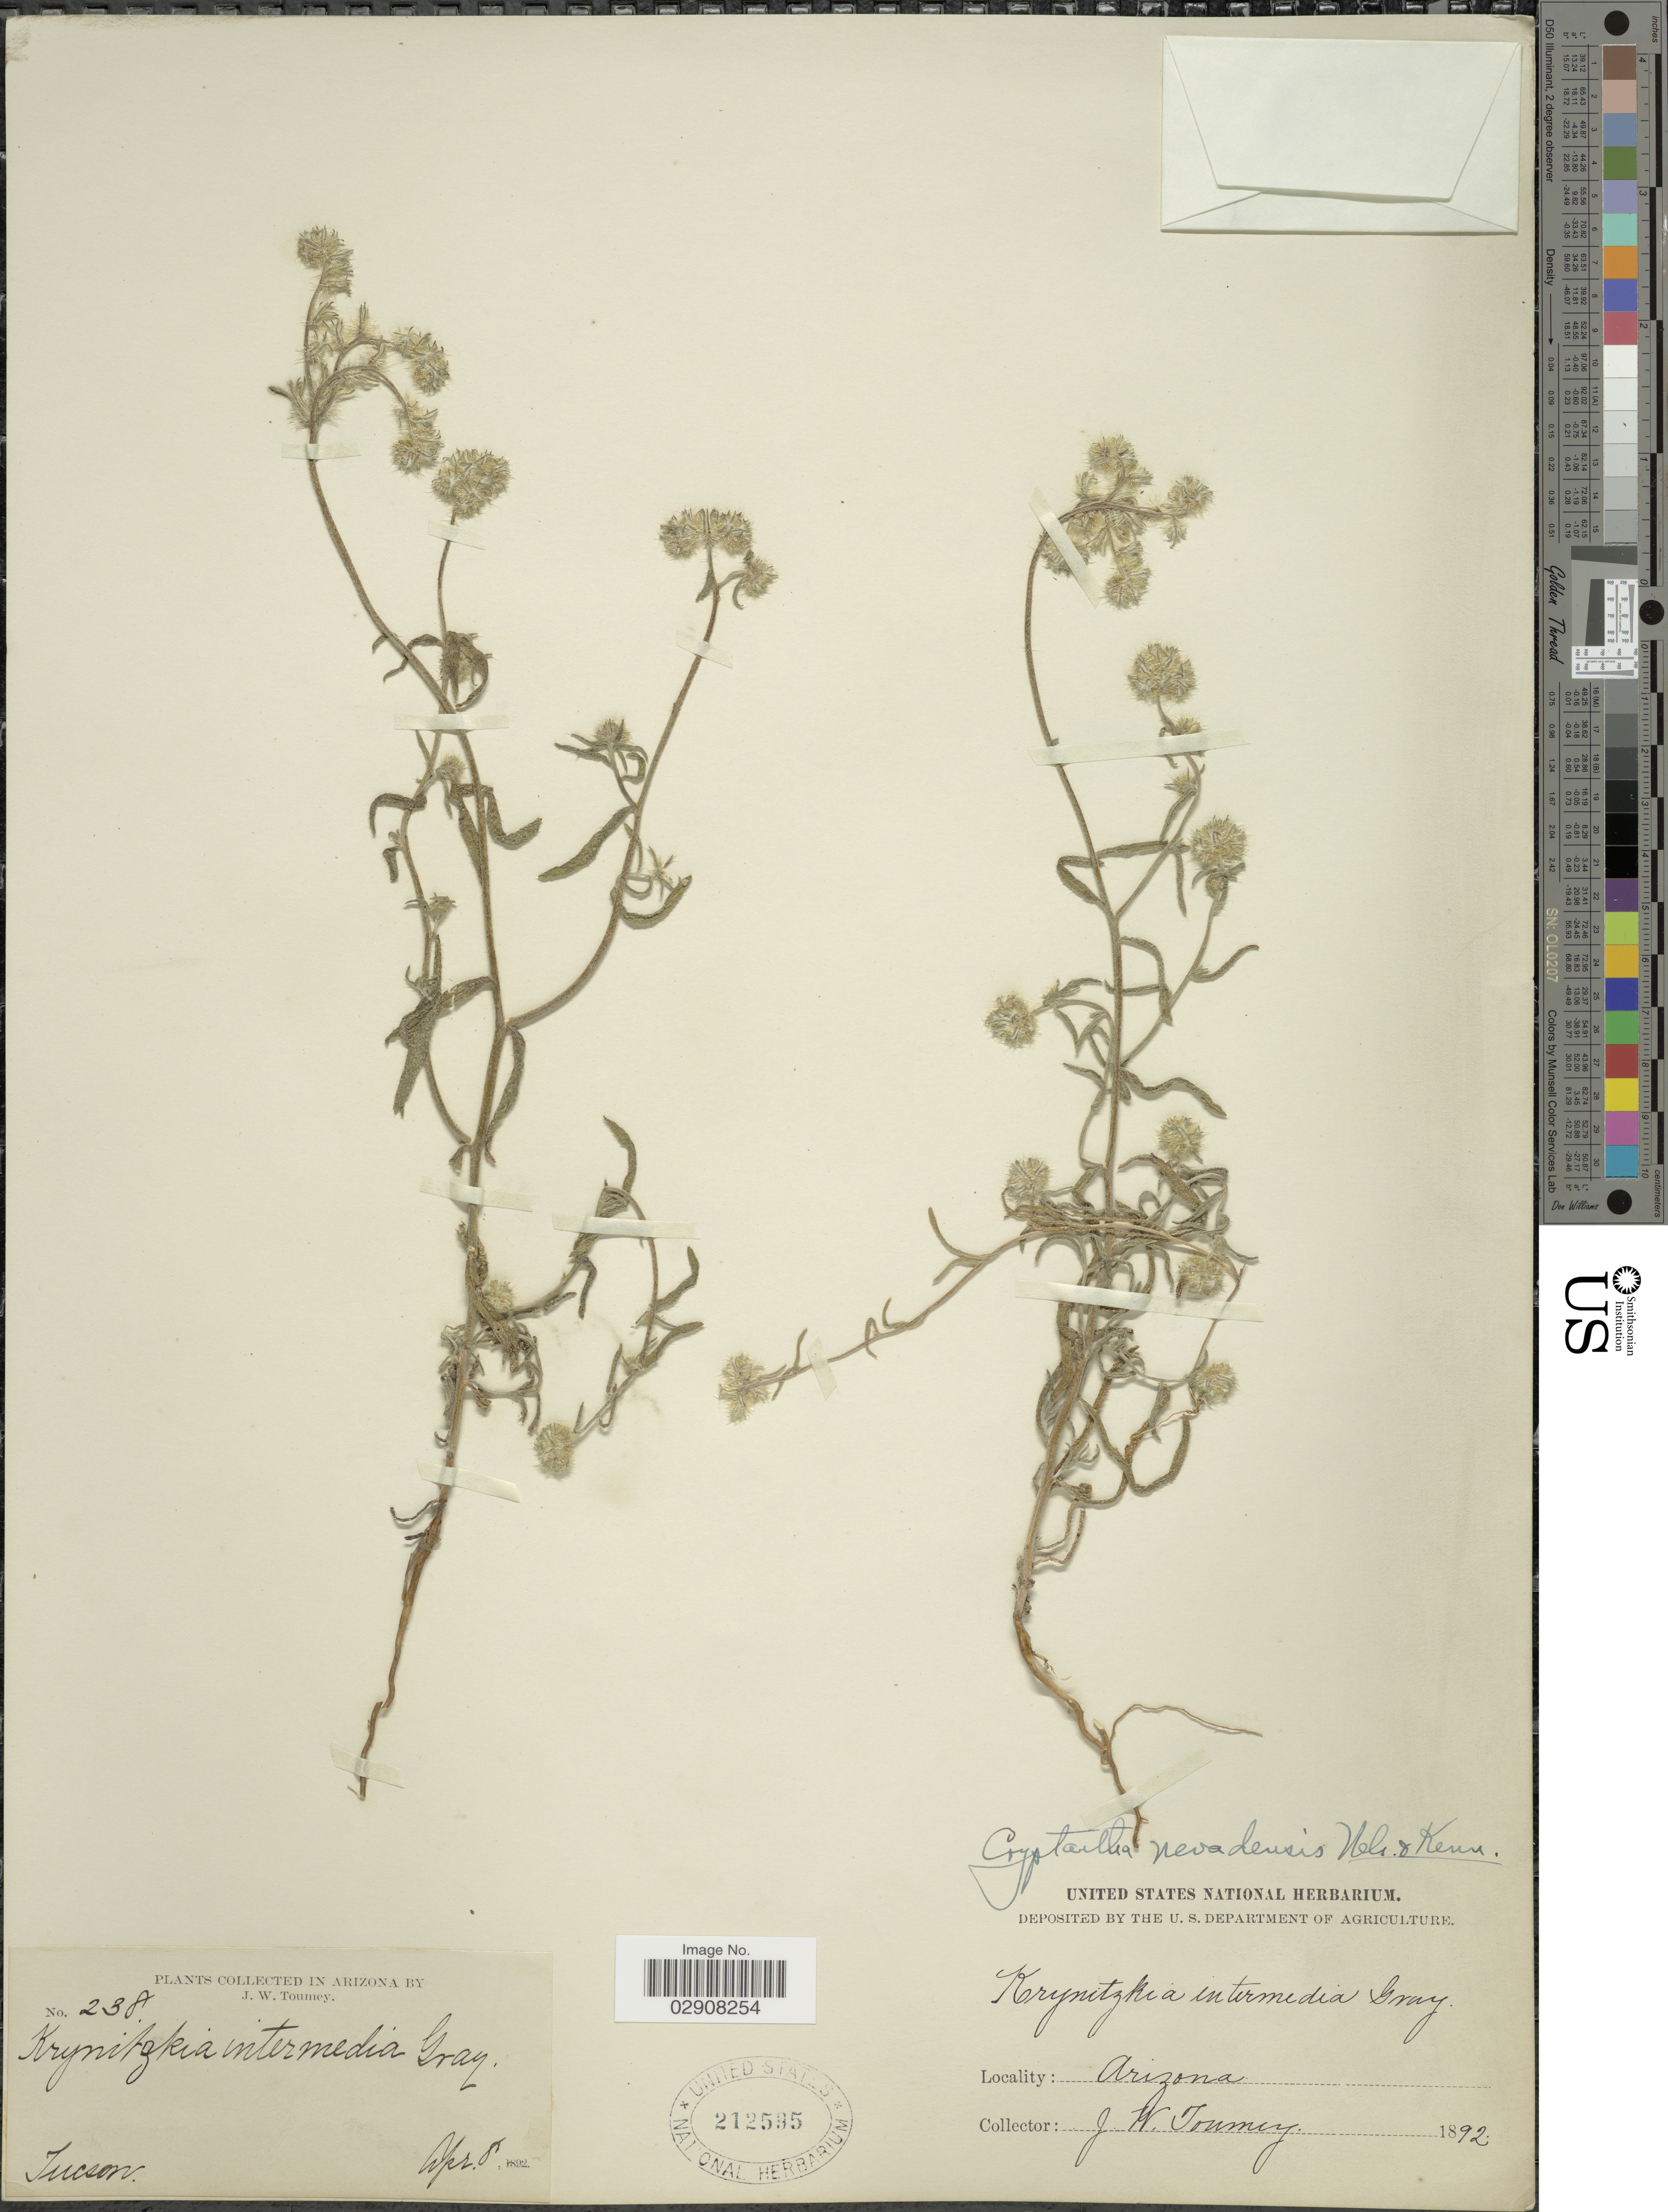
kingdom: Plantae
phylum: Tracheophyta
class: Magnoliopsida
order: Boraginales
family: Boraginaceae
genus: Cryptantha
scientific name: Cryptantha nevadensis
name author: A. Nelson & P.B. Kenn.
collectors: J. W. Toumey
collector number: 238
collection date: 1892-04-08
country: United States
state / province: Arizona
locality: Tucson.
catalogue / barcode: US 212595